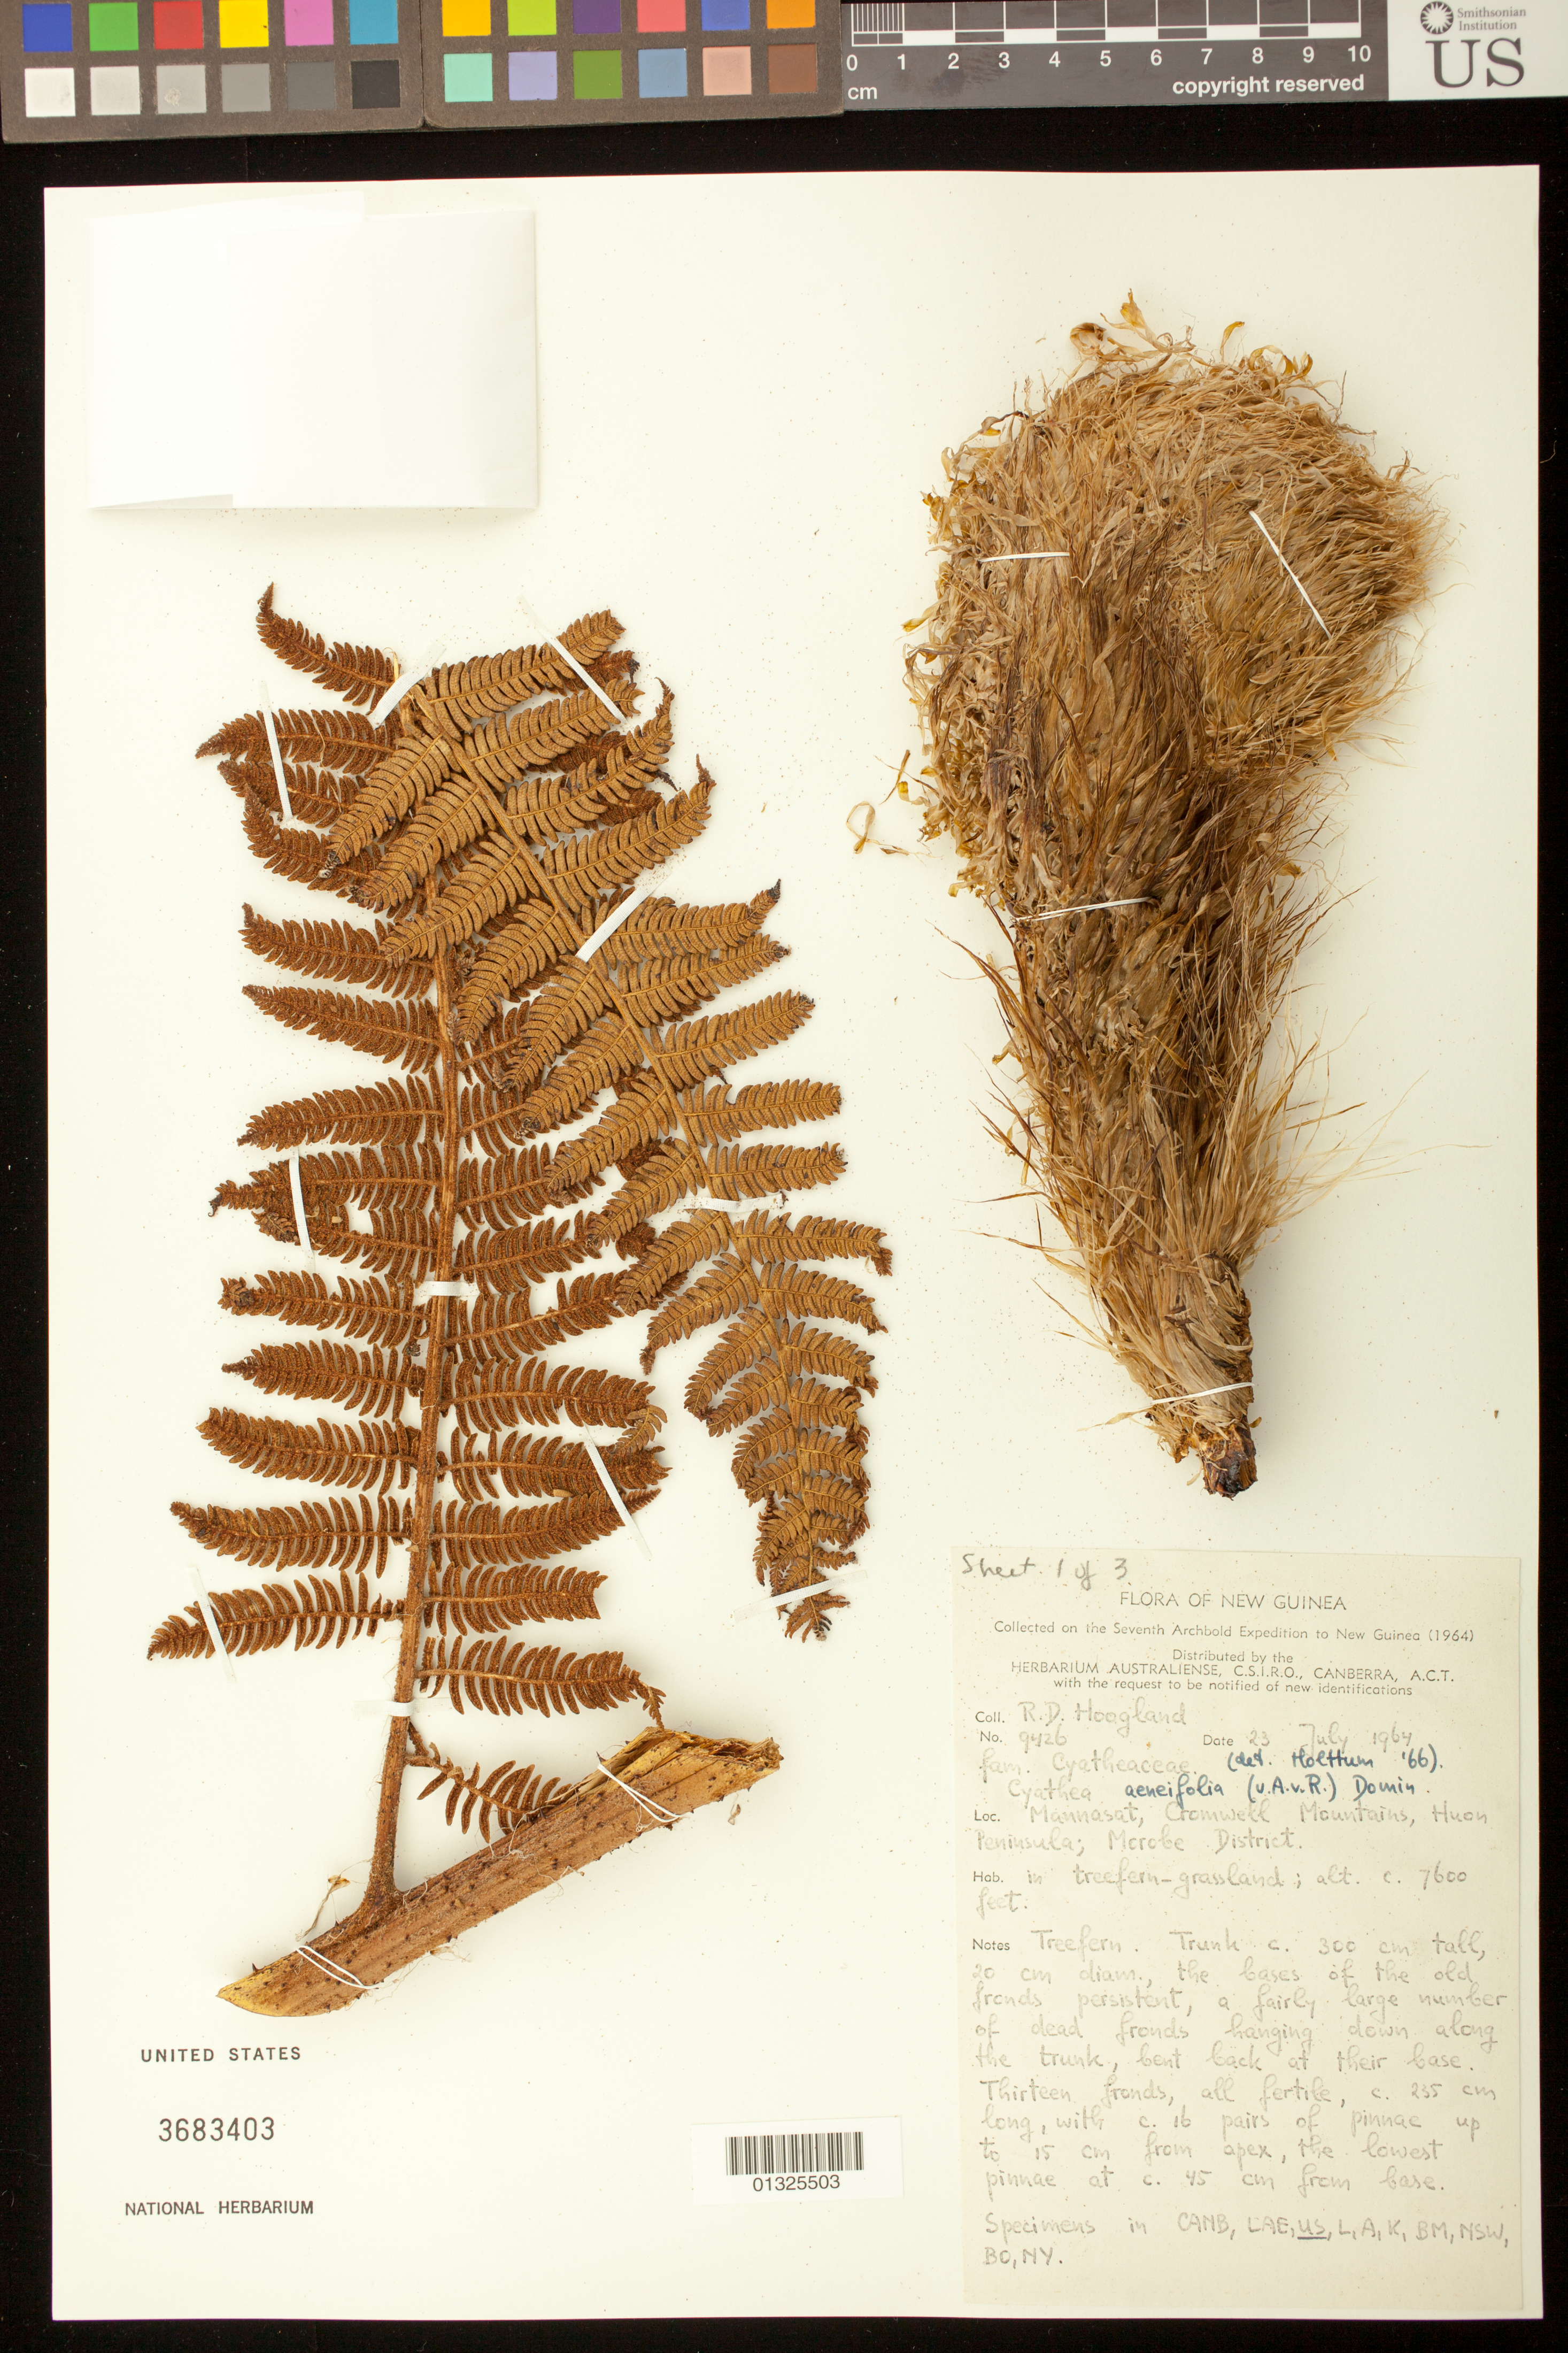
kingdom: Plantae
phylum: Tracheophyta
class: Polypodiopsida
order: Cyatheales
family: Cyatheaceae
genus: Cyathea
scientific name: Cyathea aeneifolia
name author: (Alderw.) Domin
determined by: Holttum, Richard E.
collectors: R. D. Hoogland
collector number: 9426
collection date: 1964-07-23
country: Papua New Guinea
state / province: Morobe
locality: Mannasat, Cromwell Mountains, Huon Peninsula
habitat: in treefern-grassland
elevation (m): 2316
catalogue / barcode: US 3683403